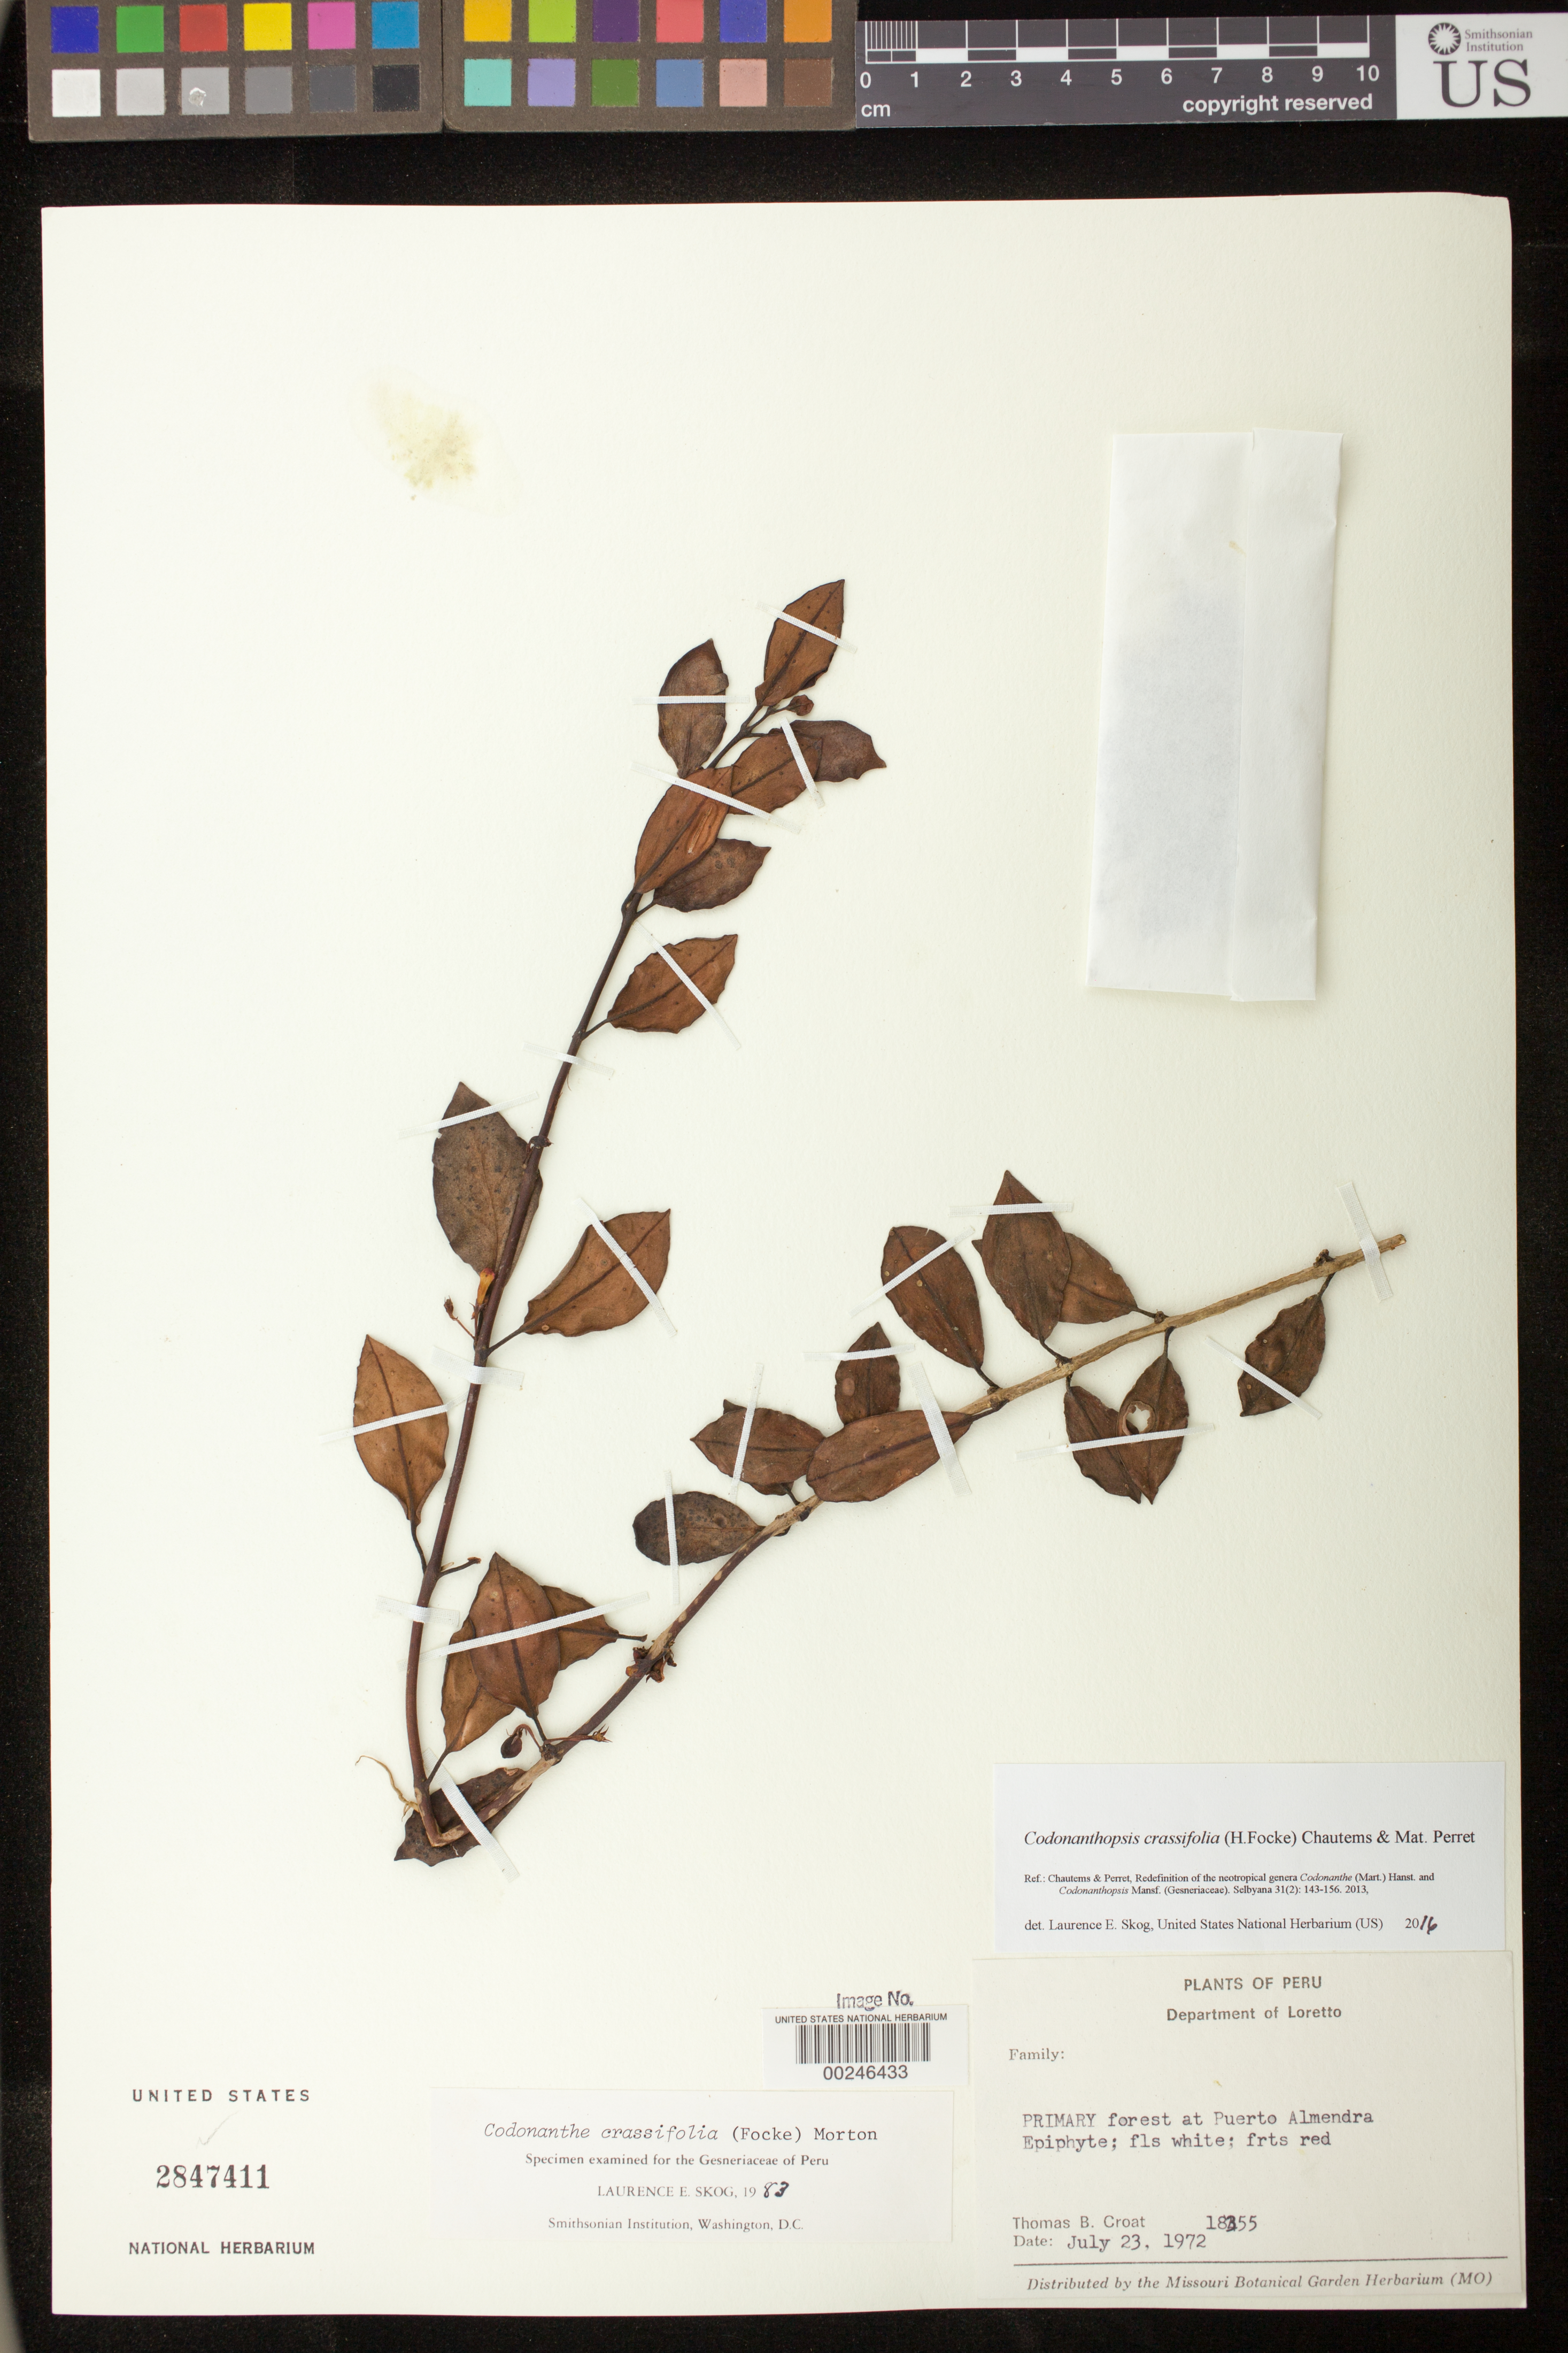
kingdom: Plantae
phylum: Tracheophyta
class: Magnoliopsida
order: Lamiales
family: Gesneriaceae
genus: Codonanthopsis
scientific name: Codonanthopsis crassifolia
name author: (H. Focke) Chautems & Mat.Perret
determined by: Skog, Laurence E.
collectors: T. B. Croat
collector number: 18355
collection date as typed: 23 Jul 1972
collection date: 1972-07-23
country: Peru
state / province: Loreto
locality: Puerto Almendra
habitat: Primary forest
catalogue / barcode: US 2847411